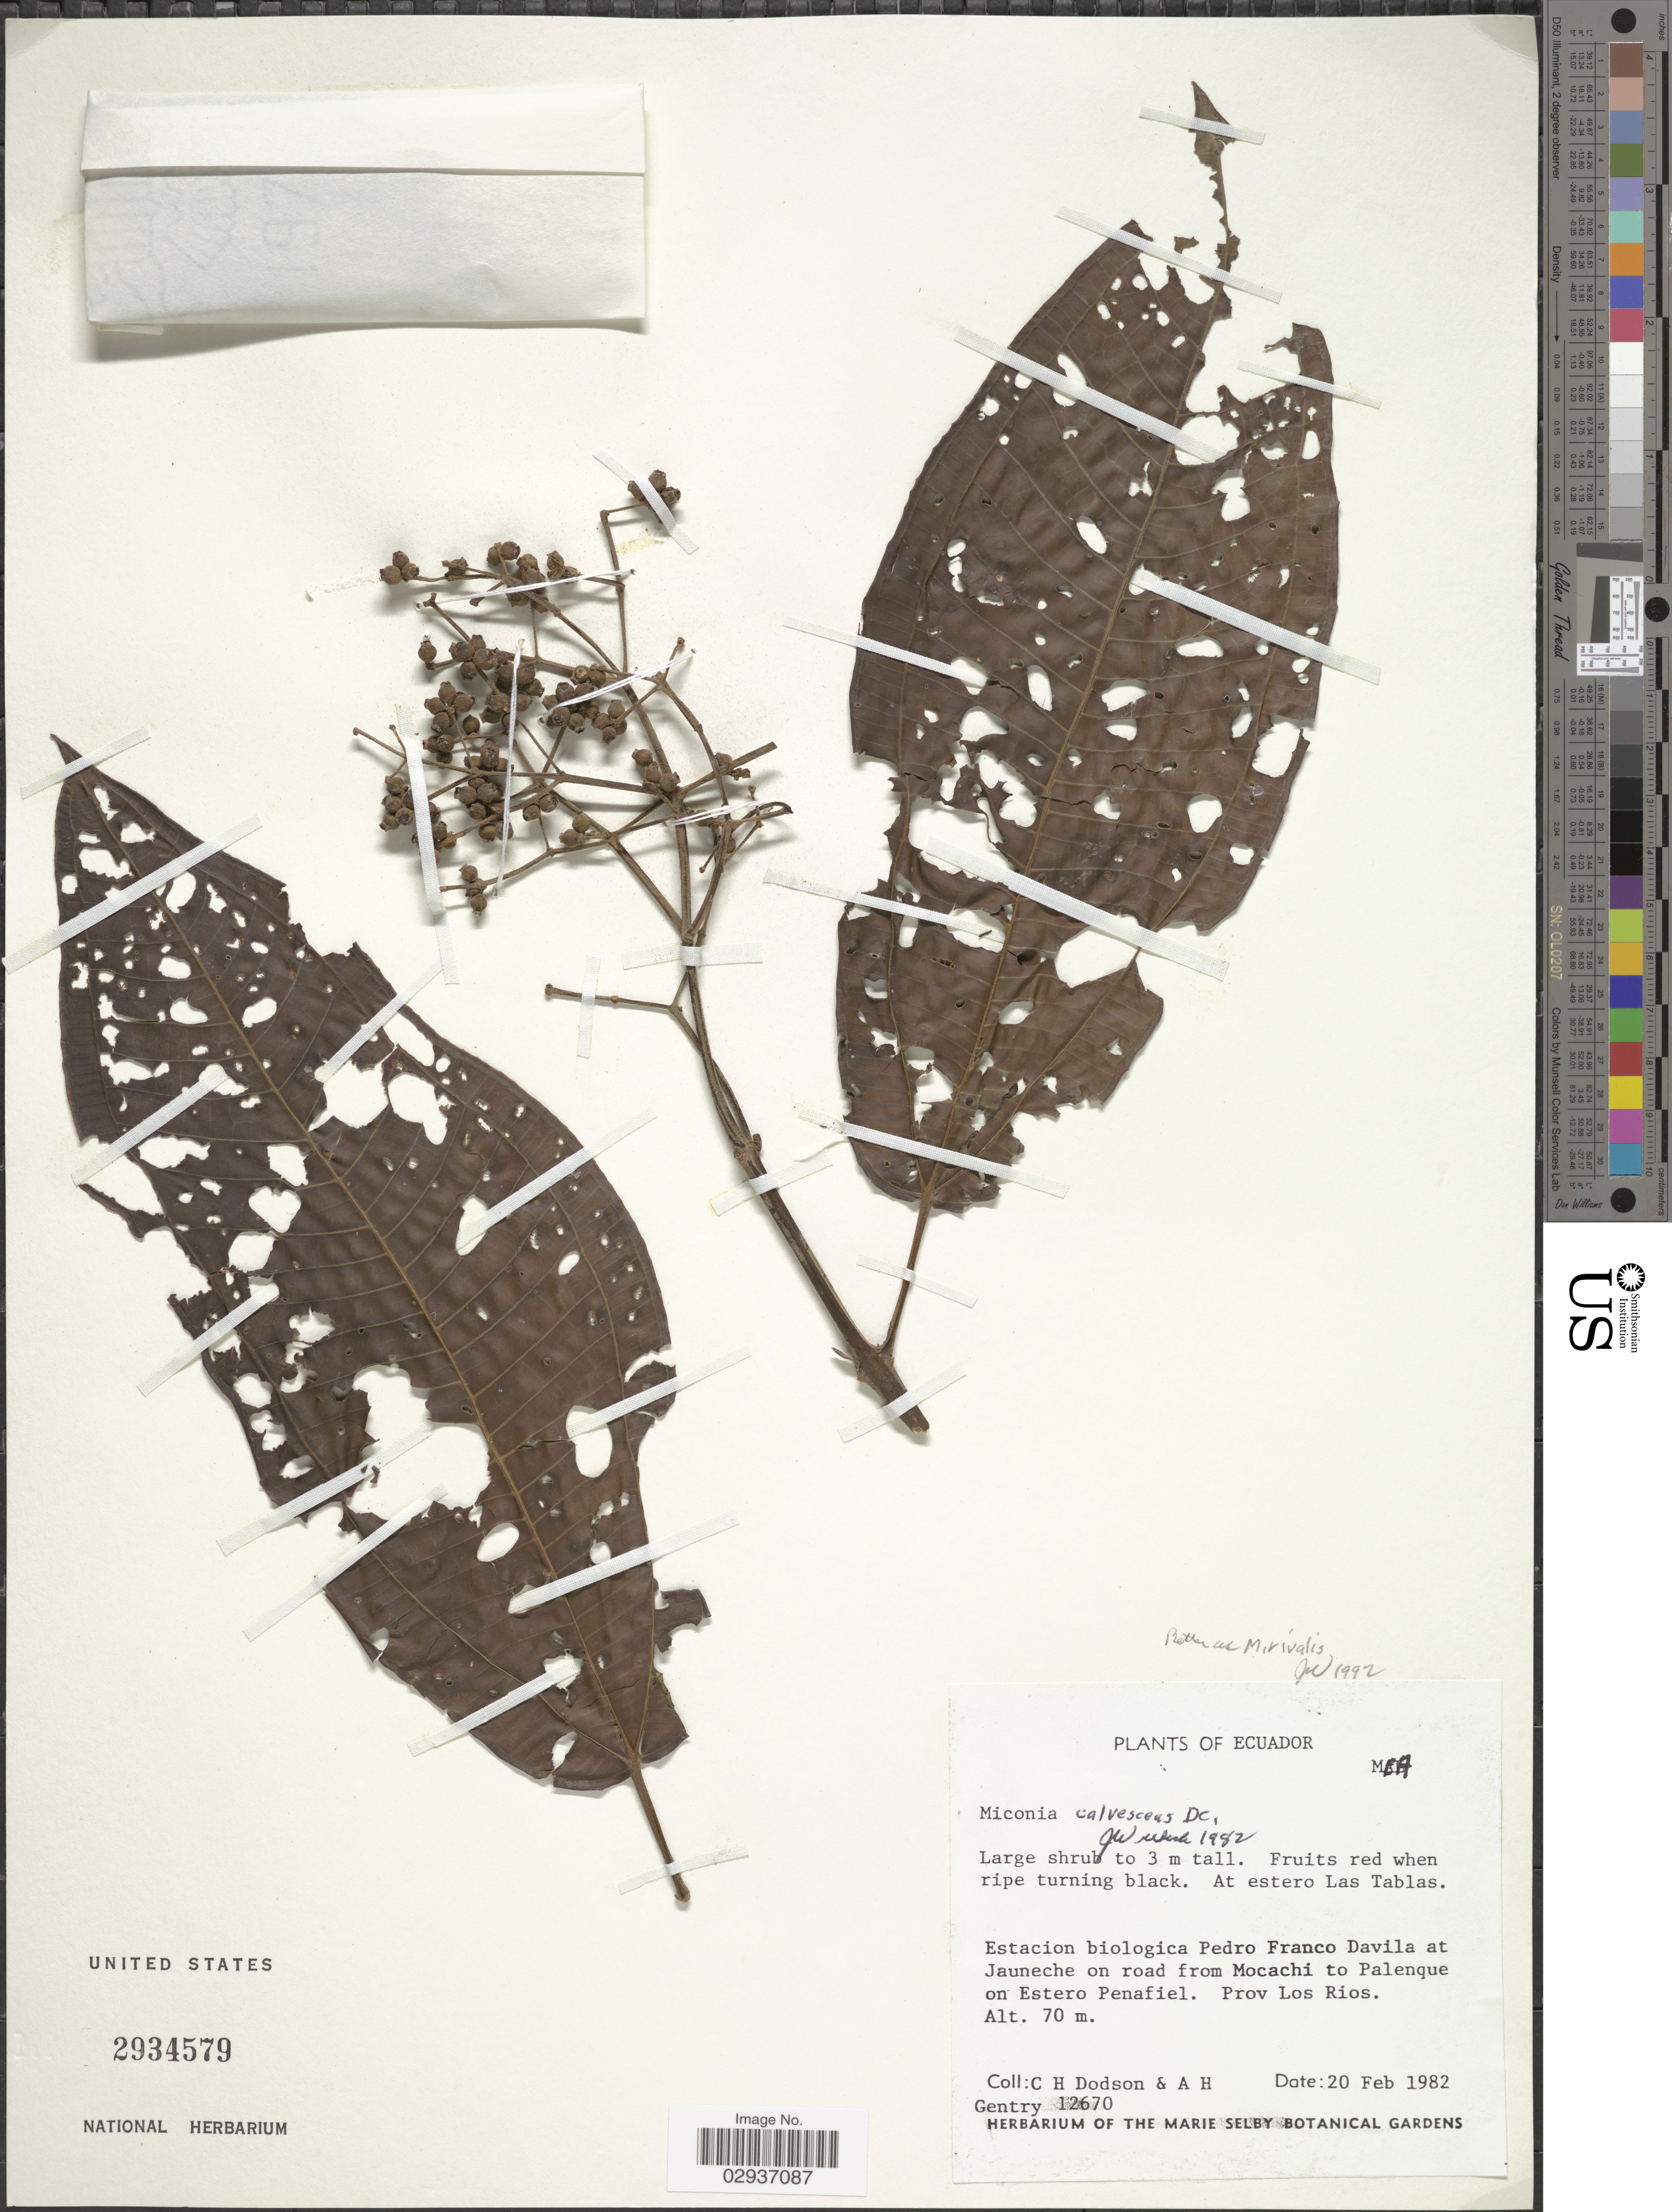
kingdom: Plantae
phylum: Tracheophyta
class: Magnoliopsida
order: Myrtales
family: Melastomataceae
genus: Miconia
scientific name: Miconia calvescens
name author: DC.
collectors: C. H. Dodson & A. H. Gentry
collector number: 12670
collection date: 1982-02-20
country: Ecuador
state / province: Los Ríos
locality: At estero Las Tablas. Estacion biologica Pedro Franco Davila at Jauneche on road from Mocachi to Palenque on Estero Penafiel. Prov Los Rios.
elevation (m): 70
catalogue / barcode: US 2934579